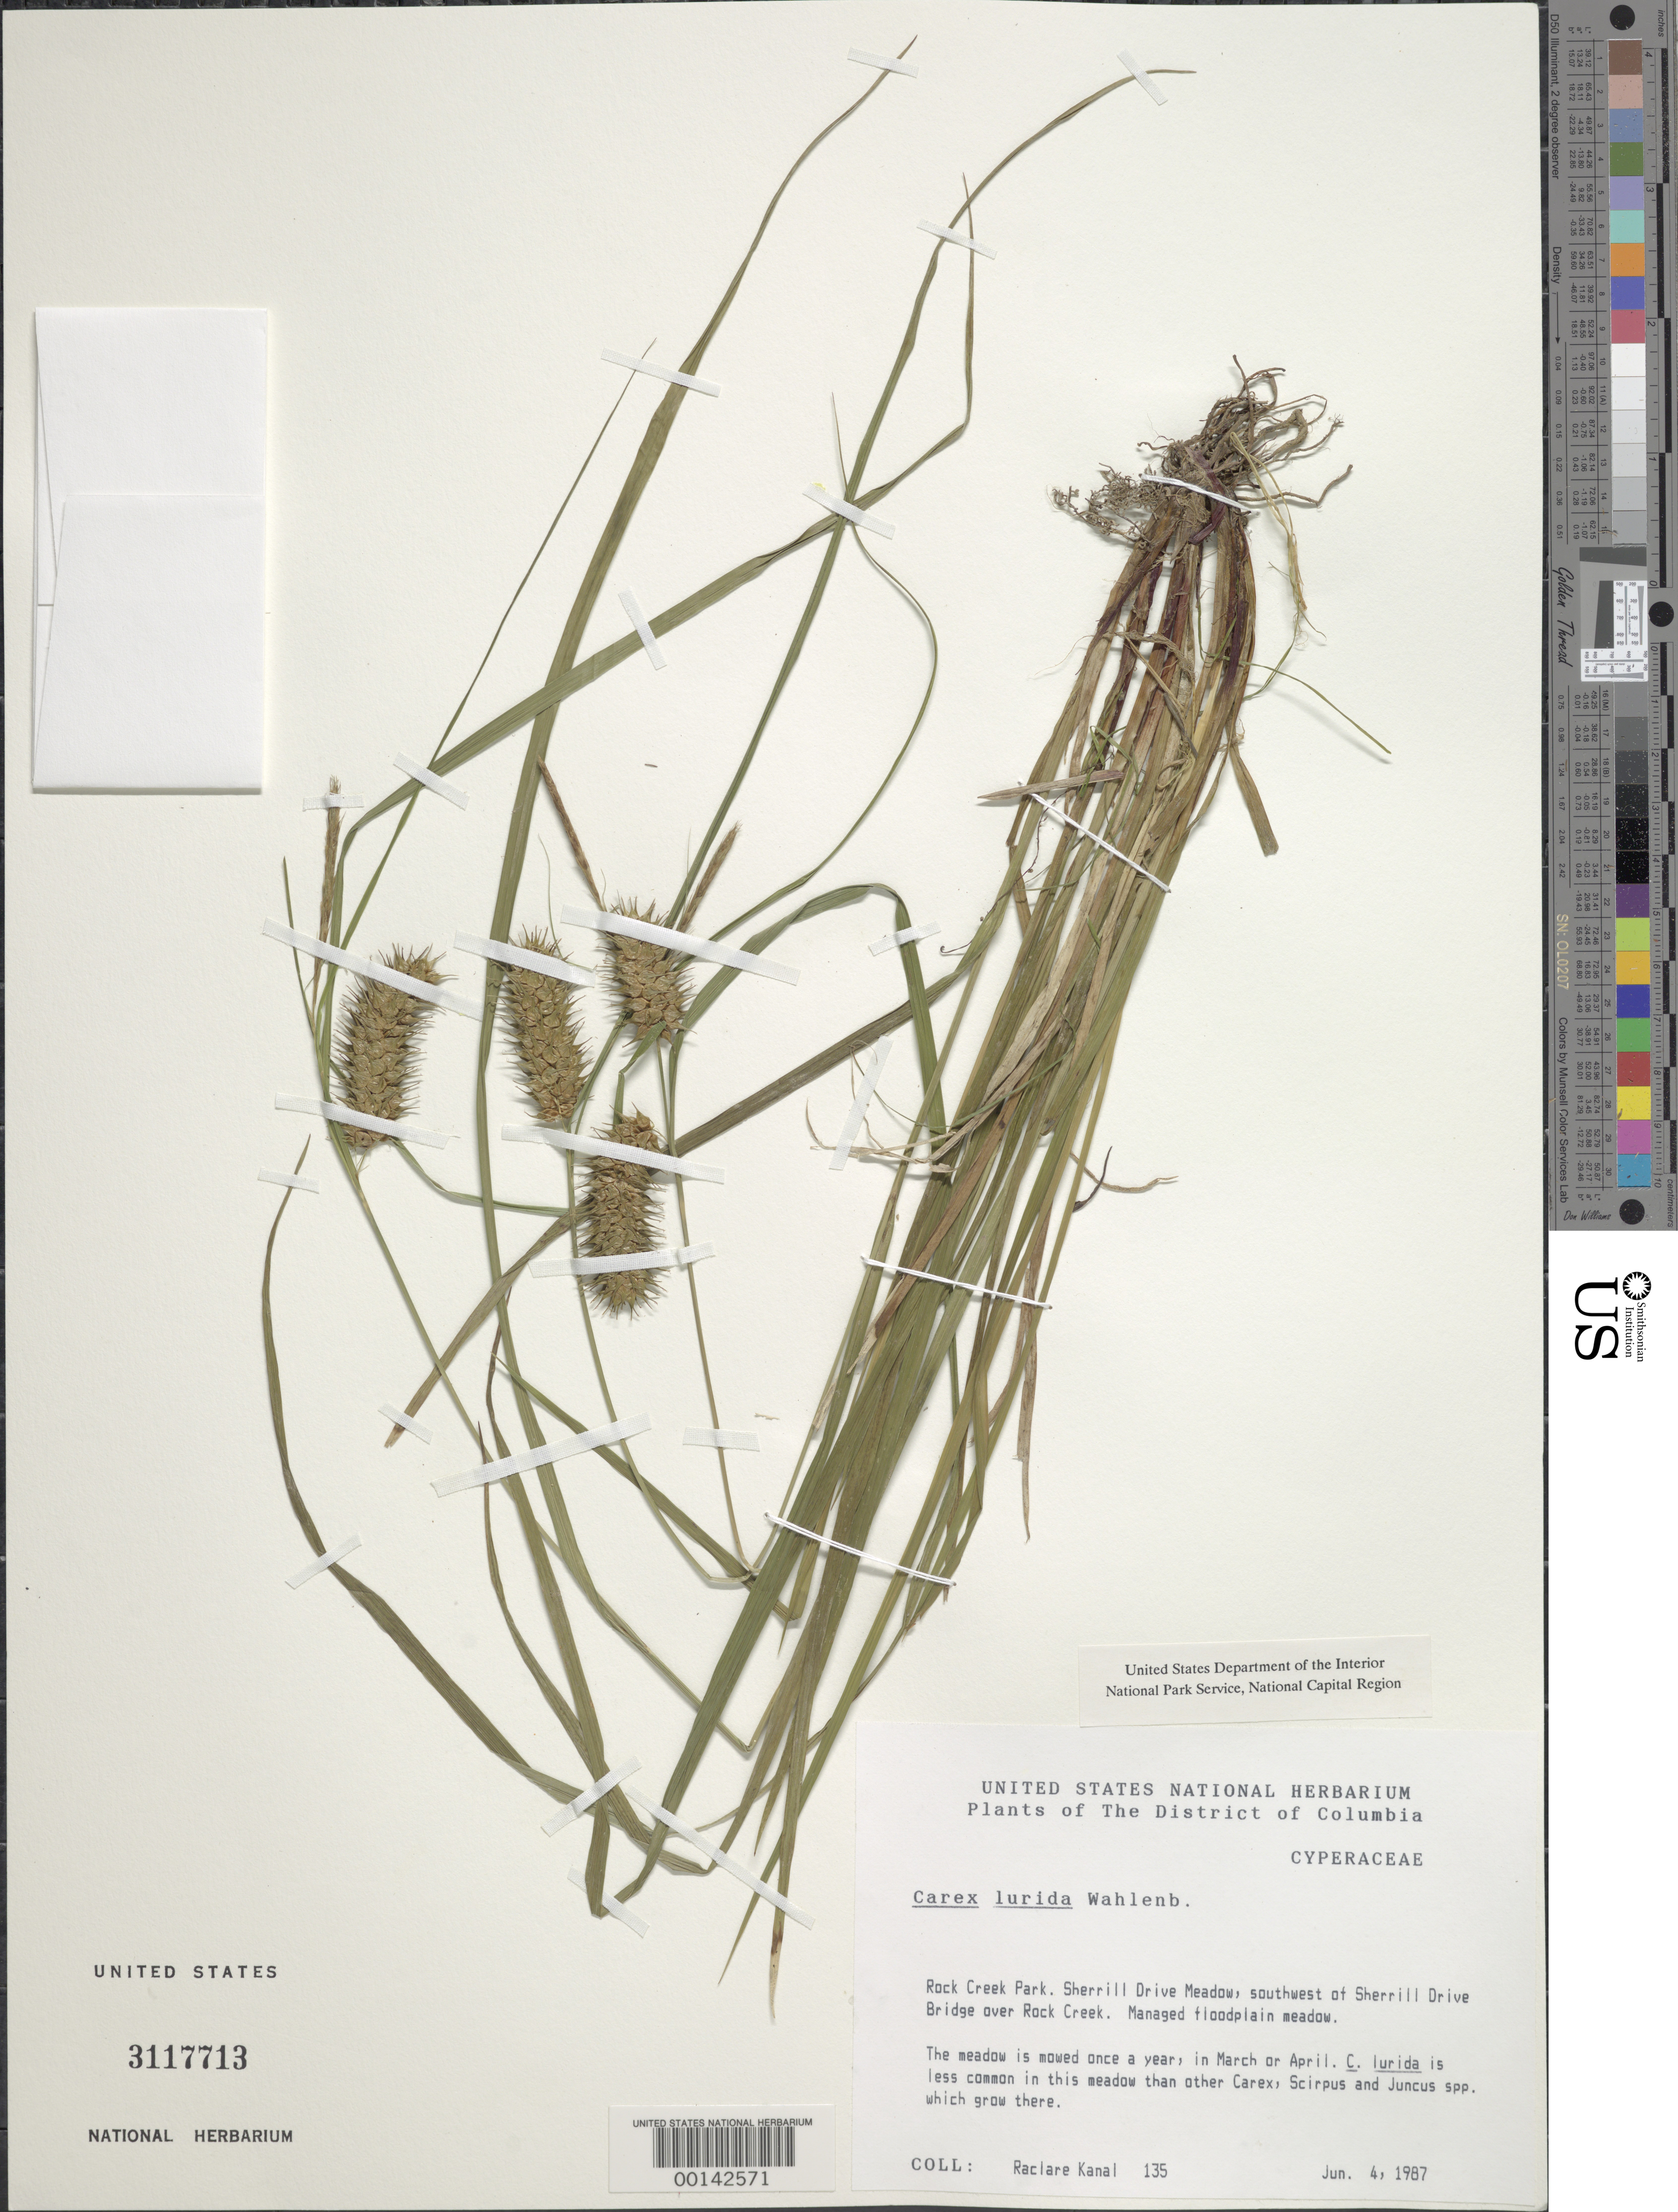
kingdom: Plantae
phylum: Tracheophyta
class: Liliopsida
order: Poales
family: Cyperaceae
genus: Carex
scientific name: Carex lurida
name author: Wahlenb.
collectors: R. Kanal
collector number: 135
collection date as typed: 04 Jun 1987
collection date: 1987-06-04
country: United States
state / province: District of Columbia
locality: Rock Creek Park. Sherrill Drive meadow, southwest of Sherrill Drive Bridge over Rock Creek. Rock Creek Park & vicinity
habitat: Managed floodplain meadow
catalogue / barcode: US 3117713